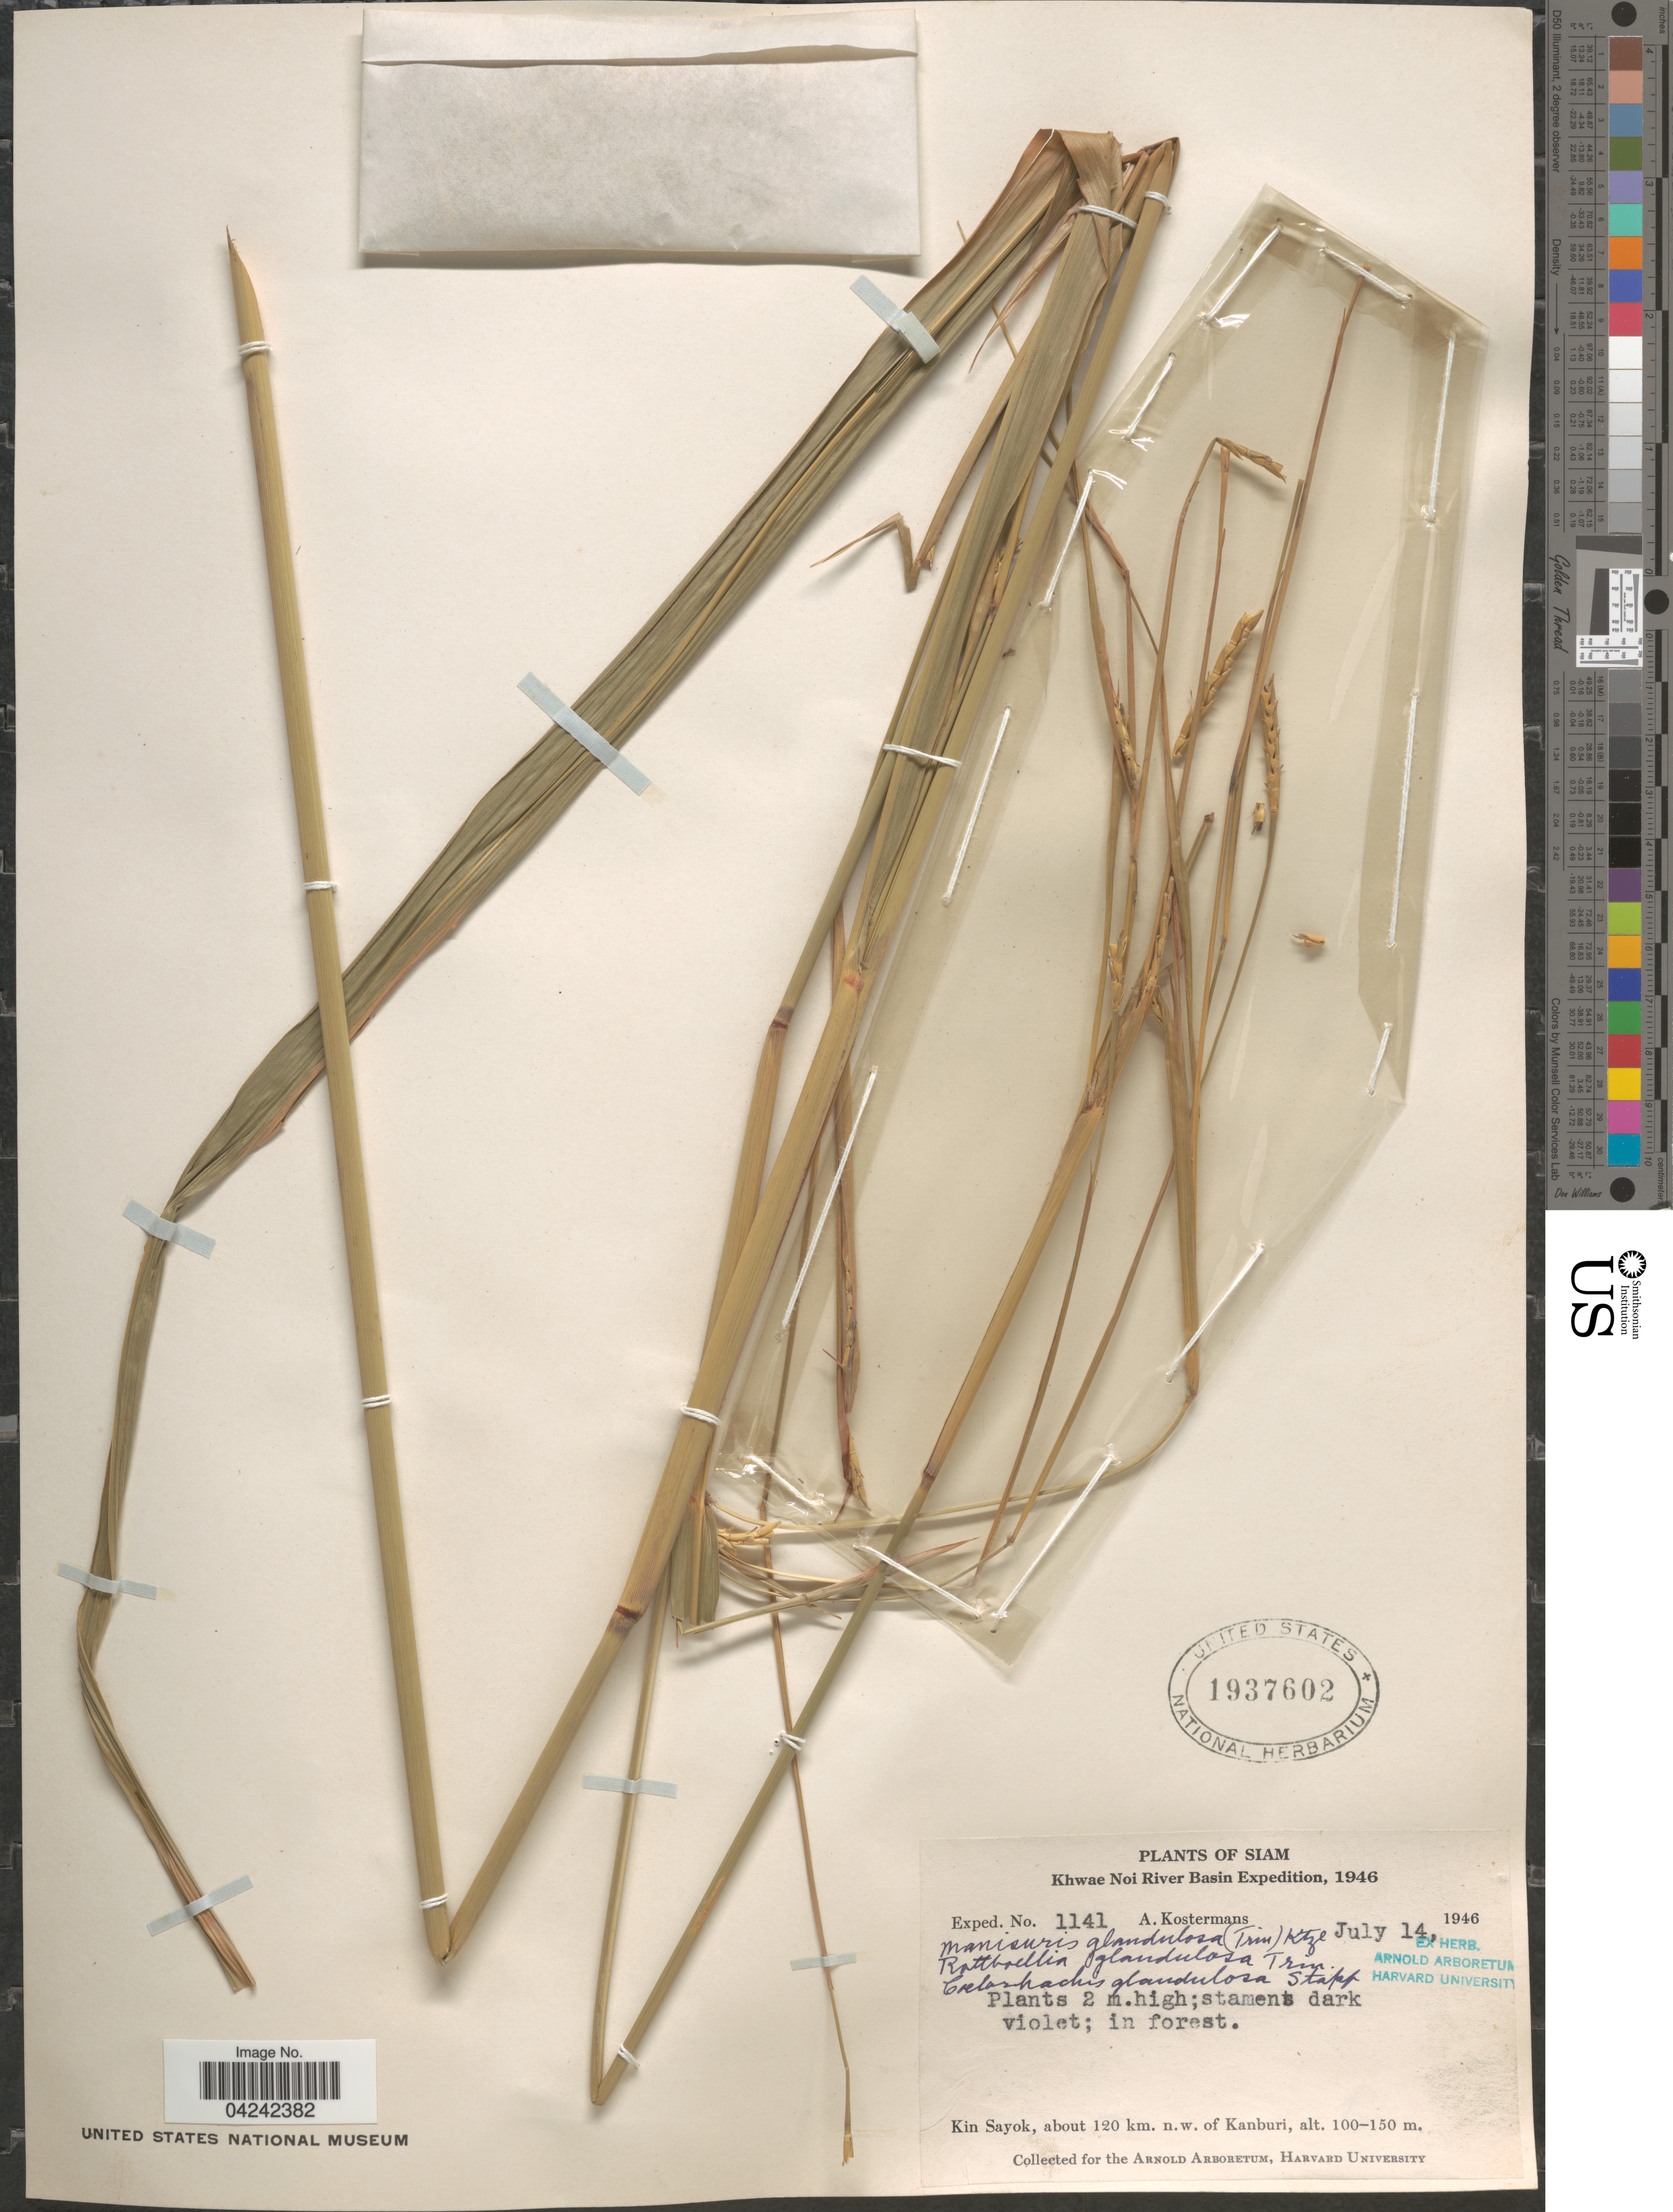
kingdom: Plantae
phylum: Tracheophyta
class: Liliopsida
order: Poales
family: Poaceae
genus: Rottboellia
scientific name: Rottboellia glandulosa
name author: Trin.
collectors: A. J. G. Kostermans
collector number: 1141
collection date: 1946-07-14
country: Thailand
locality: Siam. Khwae Noi River Basin Expedition, 1946. Kin Sayok, about 120 km. n.w. of Kanburi.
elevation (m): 100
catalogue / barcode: US 1937602